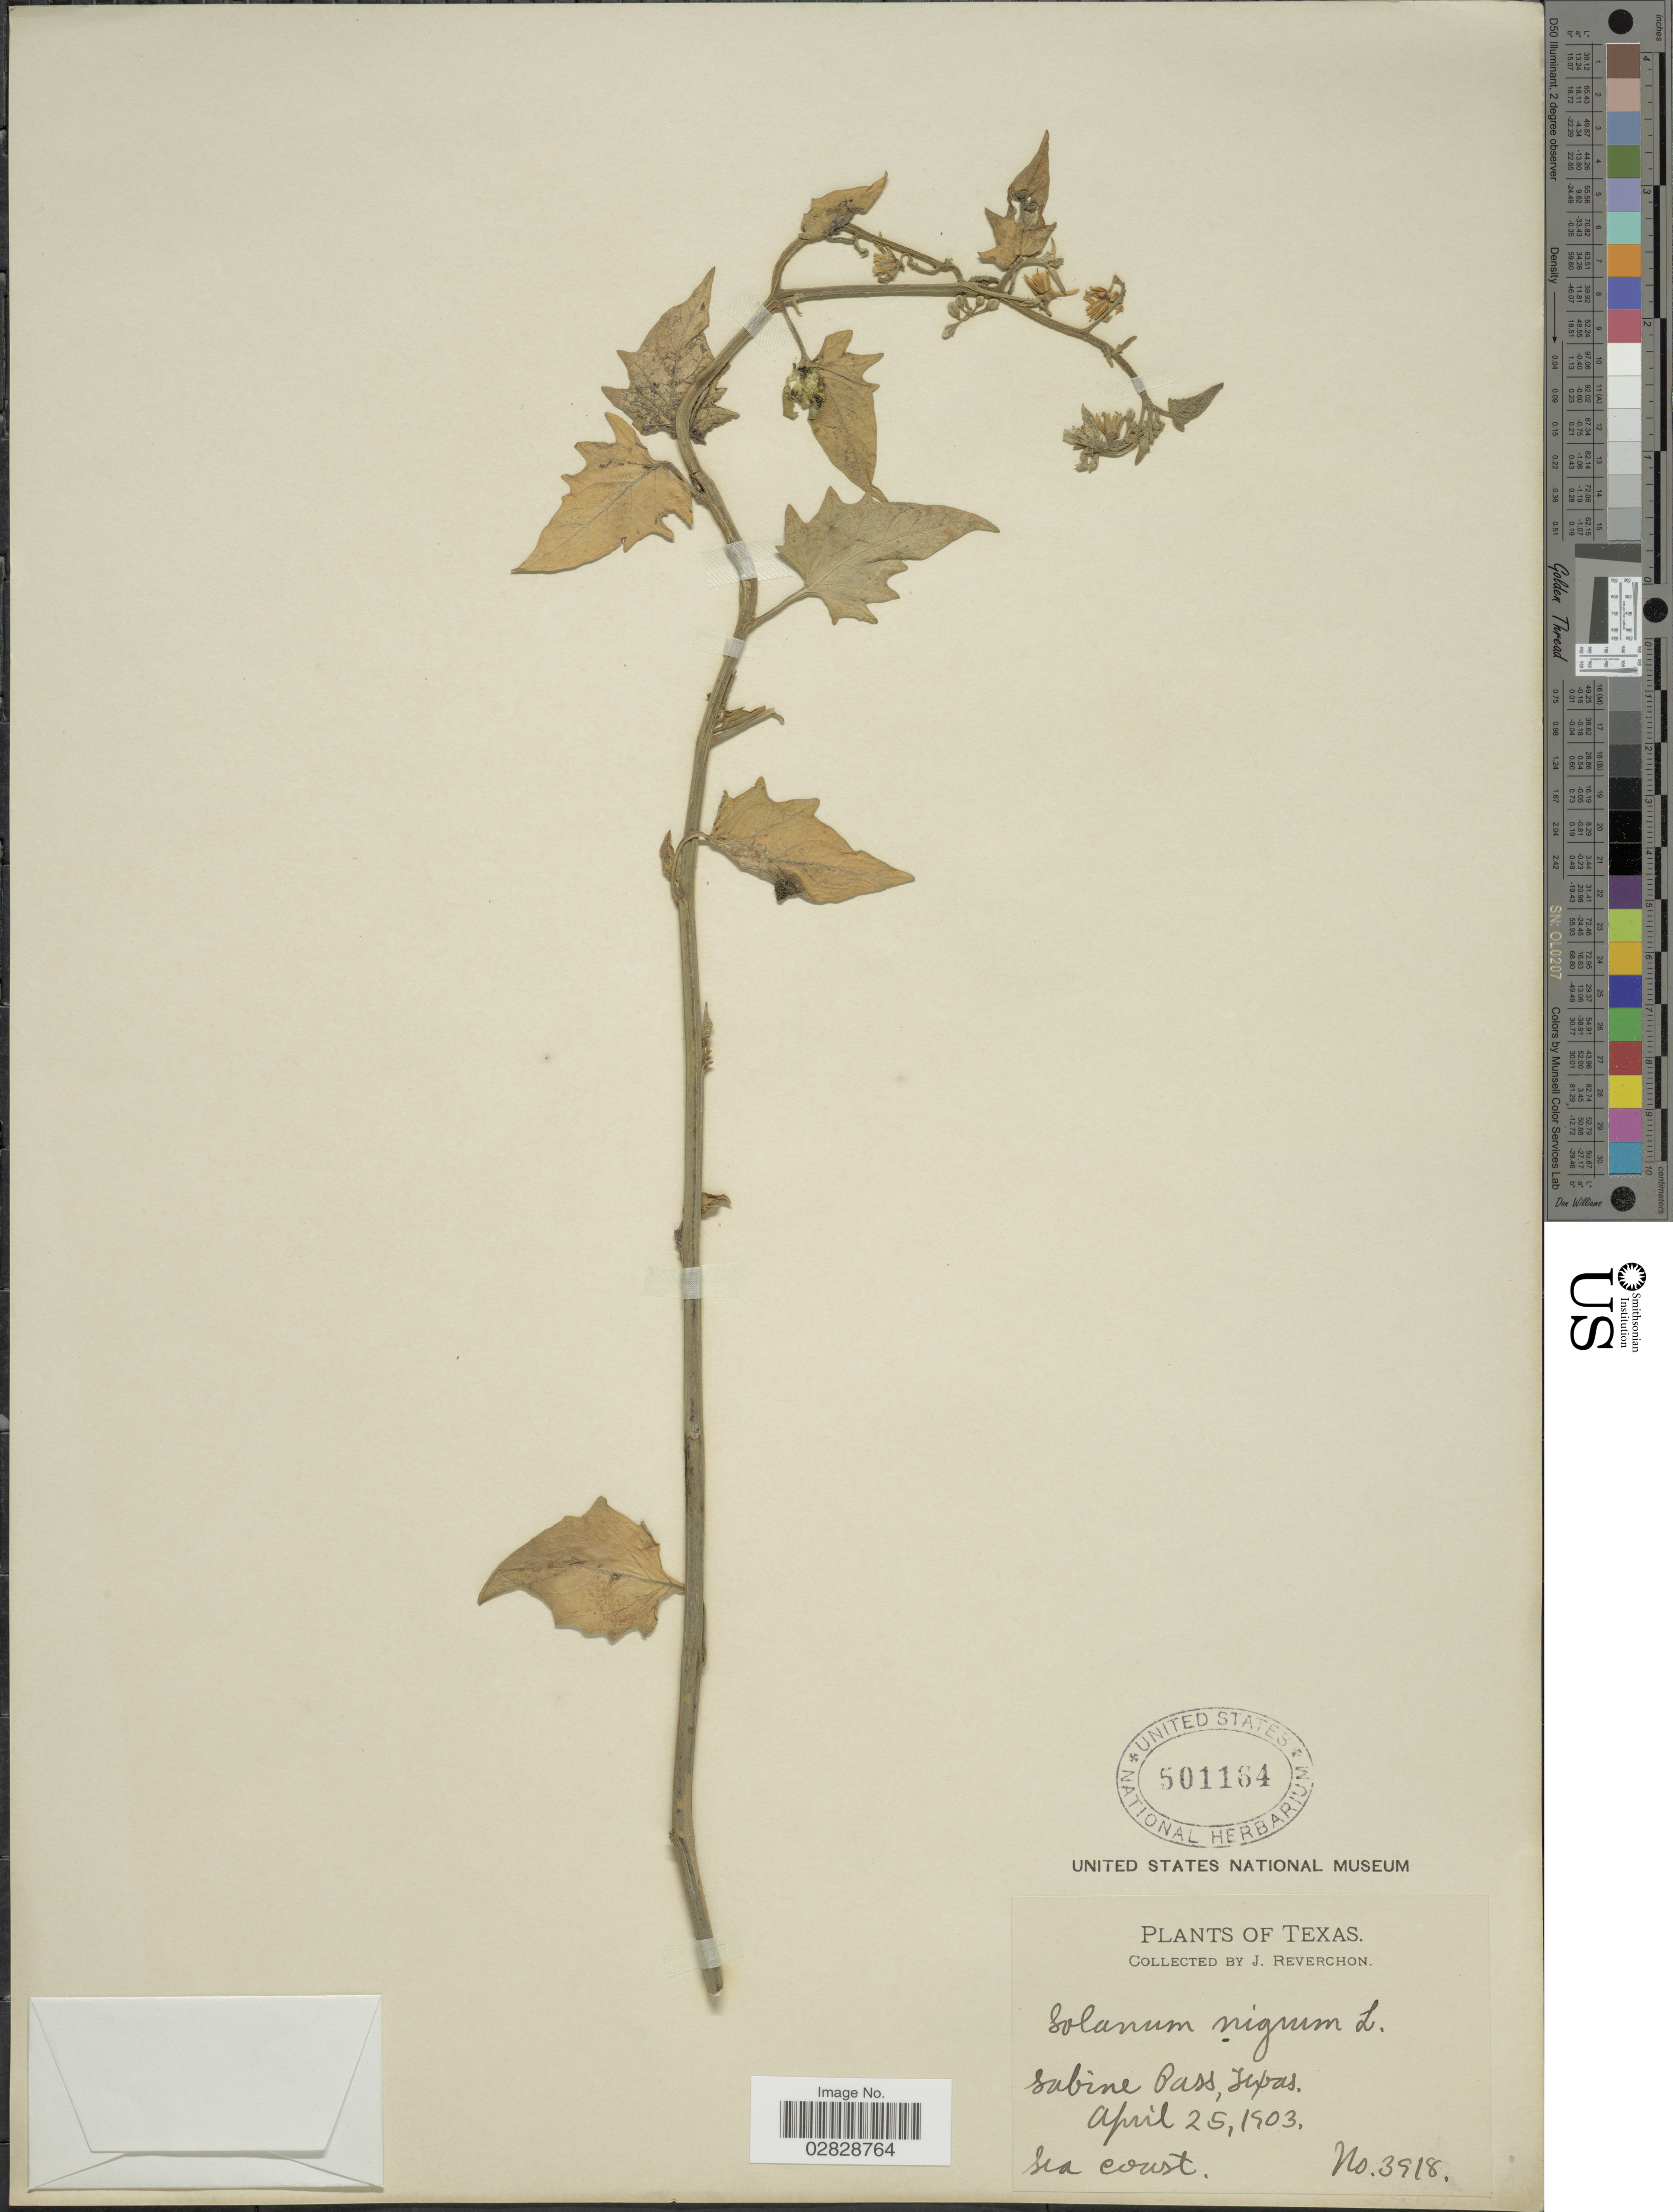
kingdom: Plantae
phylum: Tracheophyta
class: Magnoliopsida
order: Solanales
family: Solanaceae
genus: Solanum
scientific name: Solanum douglasii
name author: Dunal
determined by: Knapp, S. D.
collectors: J. Reverchon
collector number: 3918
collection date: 1903-04-25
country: United States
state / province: Texas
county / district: Jefferson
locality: Sabine Pass, sea coast.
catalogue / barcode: US 501164